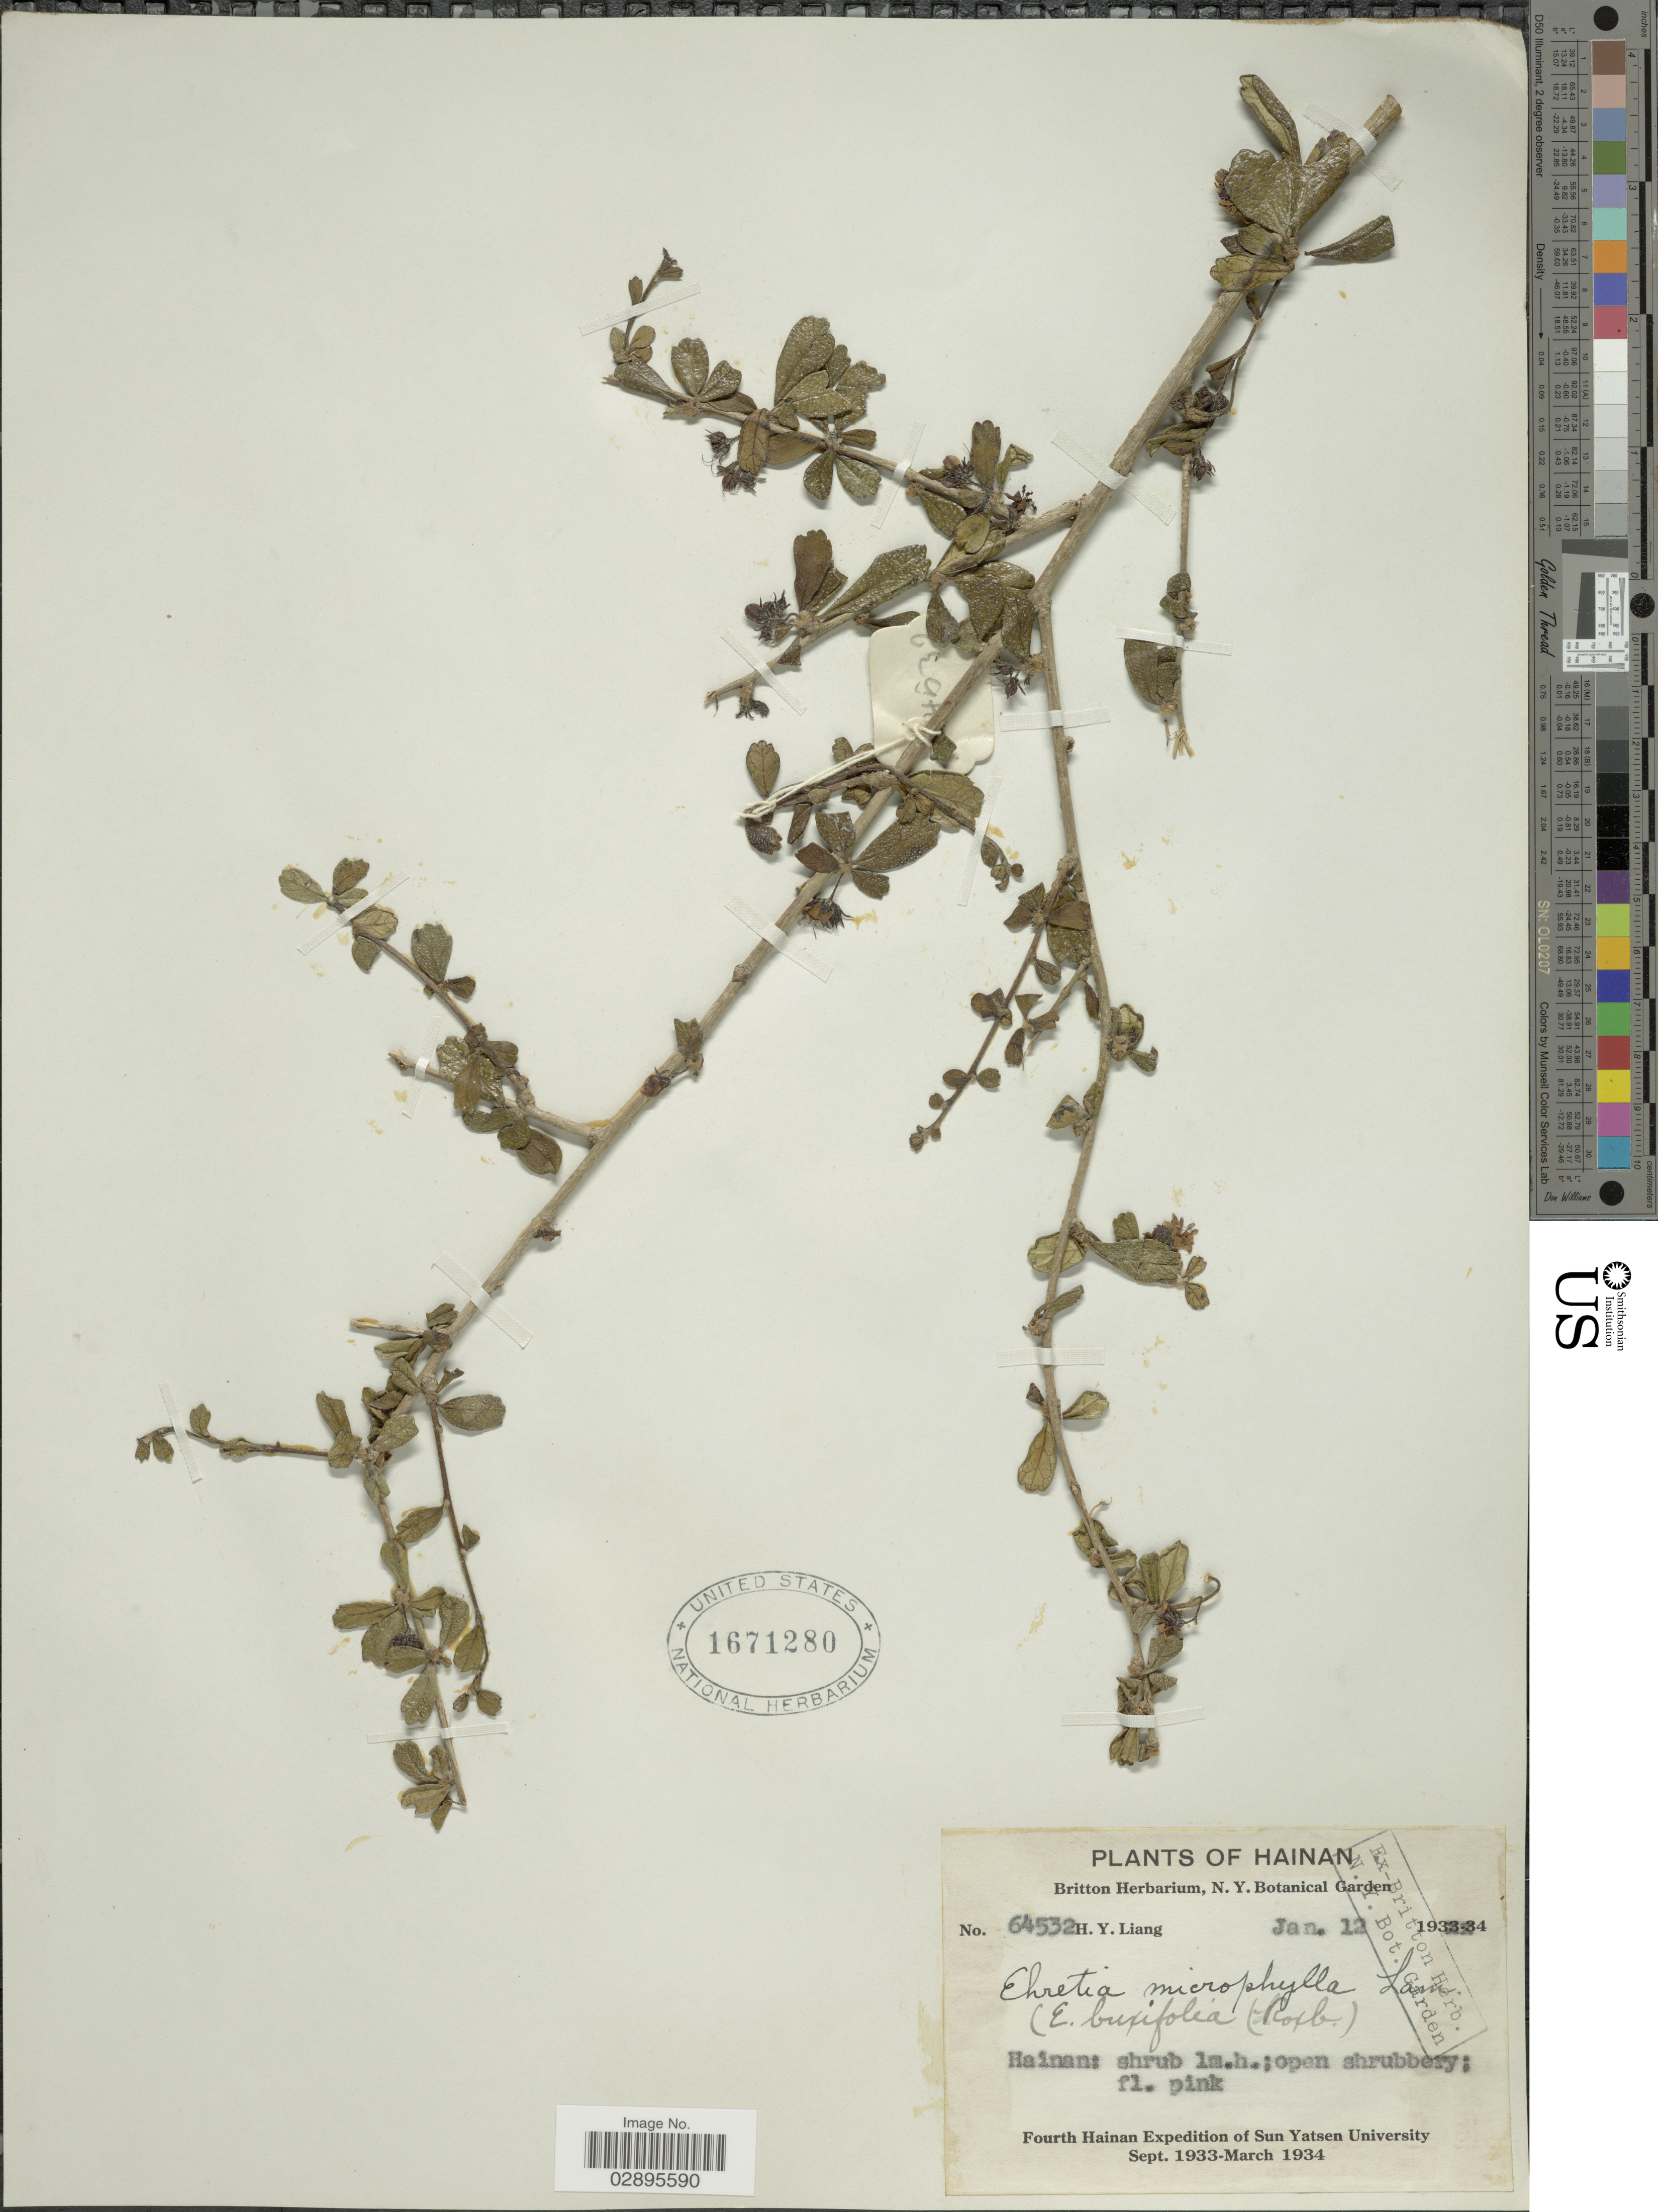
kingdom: Plantae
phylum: Tracheophyta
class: Magnoliopsida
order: Boraginales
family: Ehretiaceae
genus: Ehretia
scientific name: Ehretia microphylla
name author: Lam.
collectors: H. Y. Liang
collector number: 64532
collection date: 1934-01-12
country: China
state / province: Hainan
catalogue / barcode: US 1671280